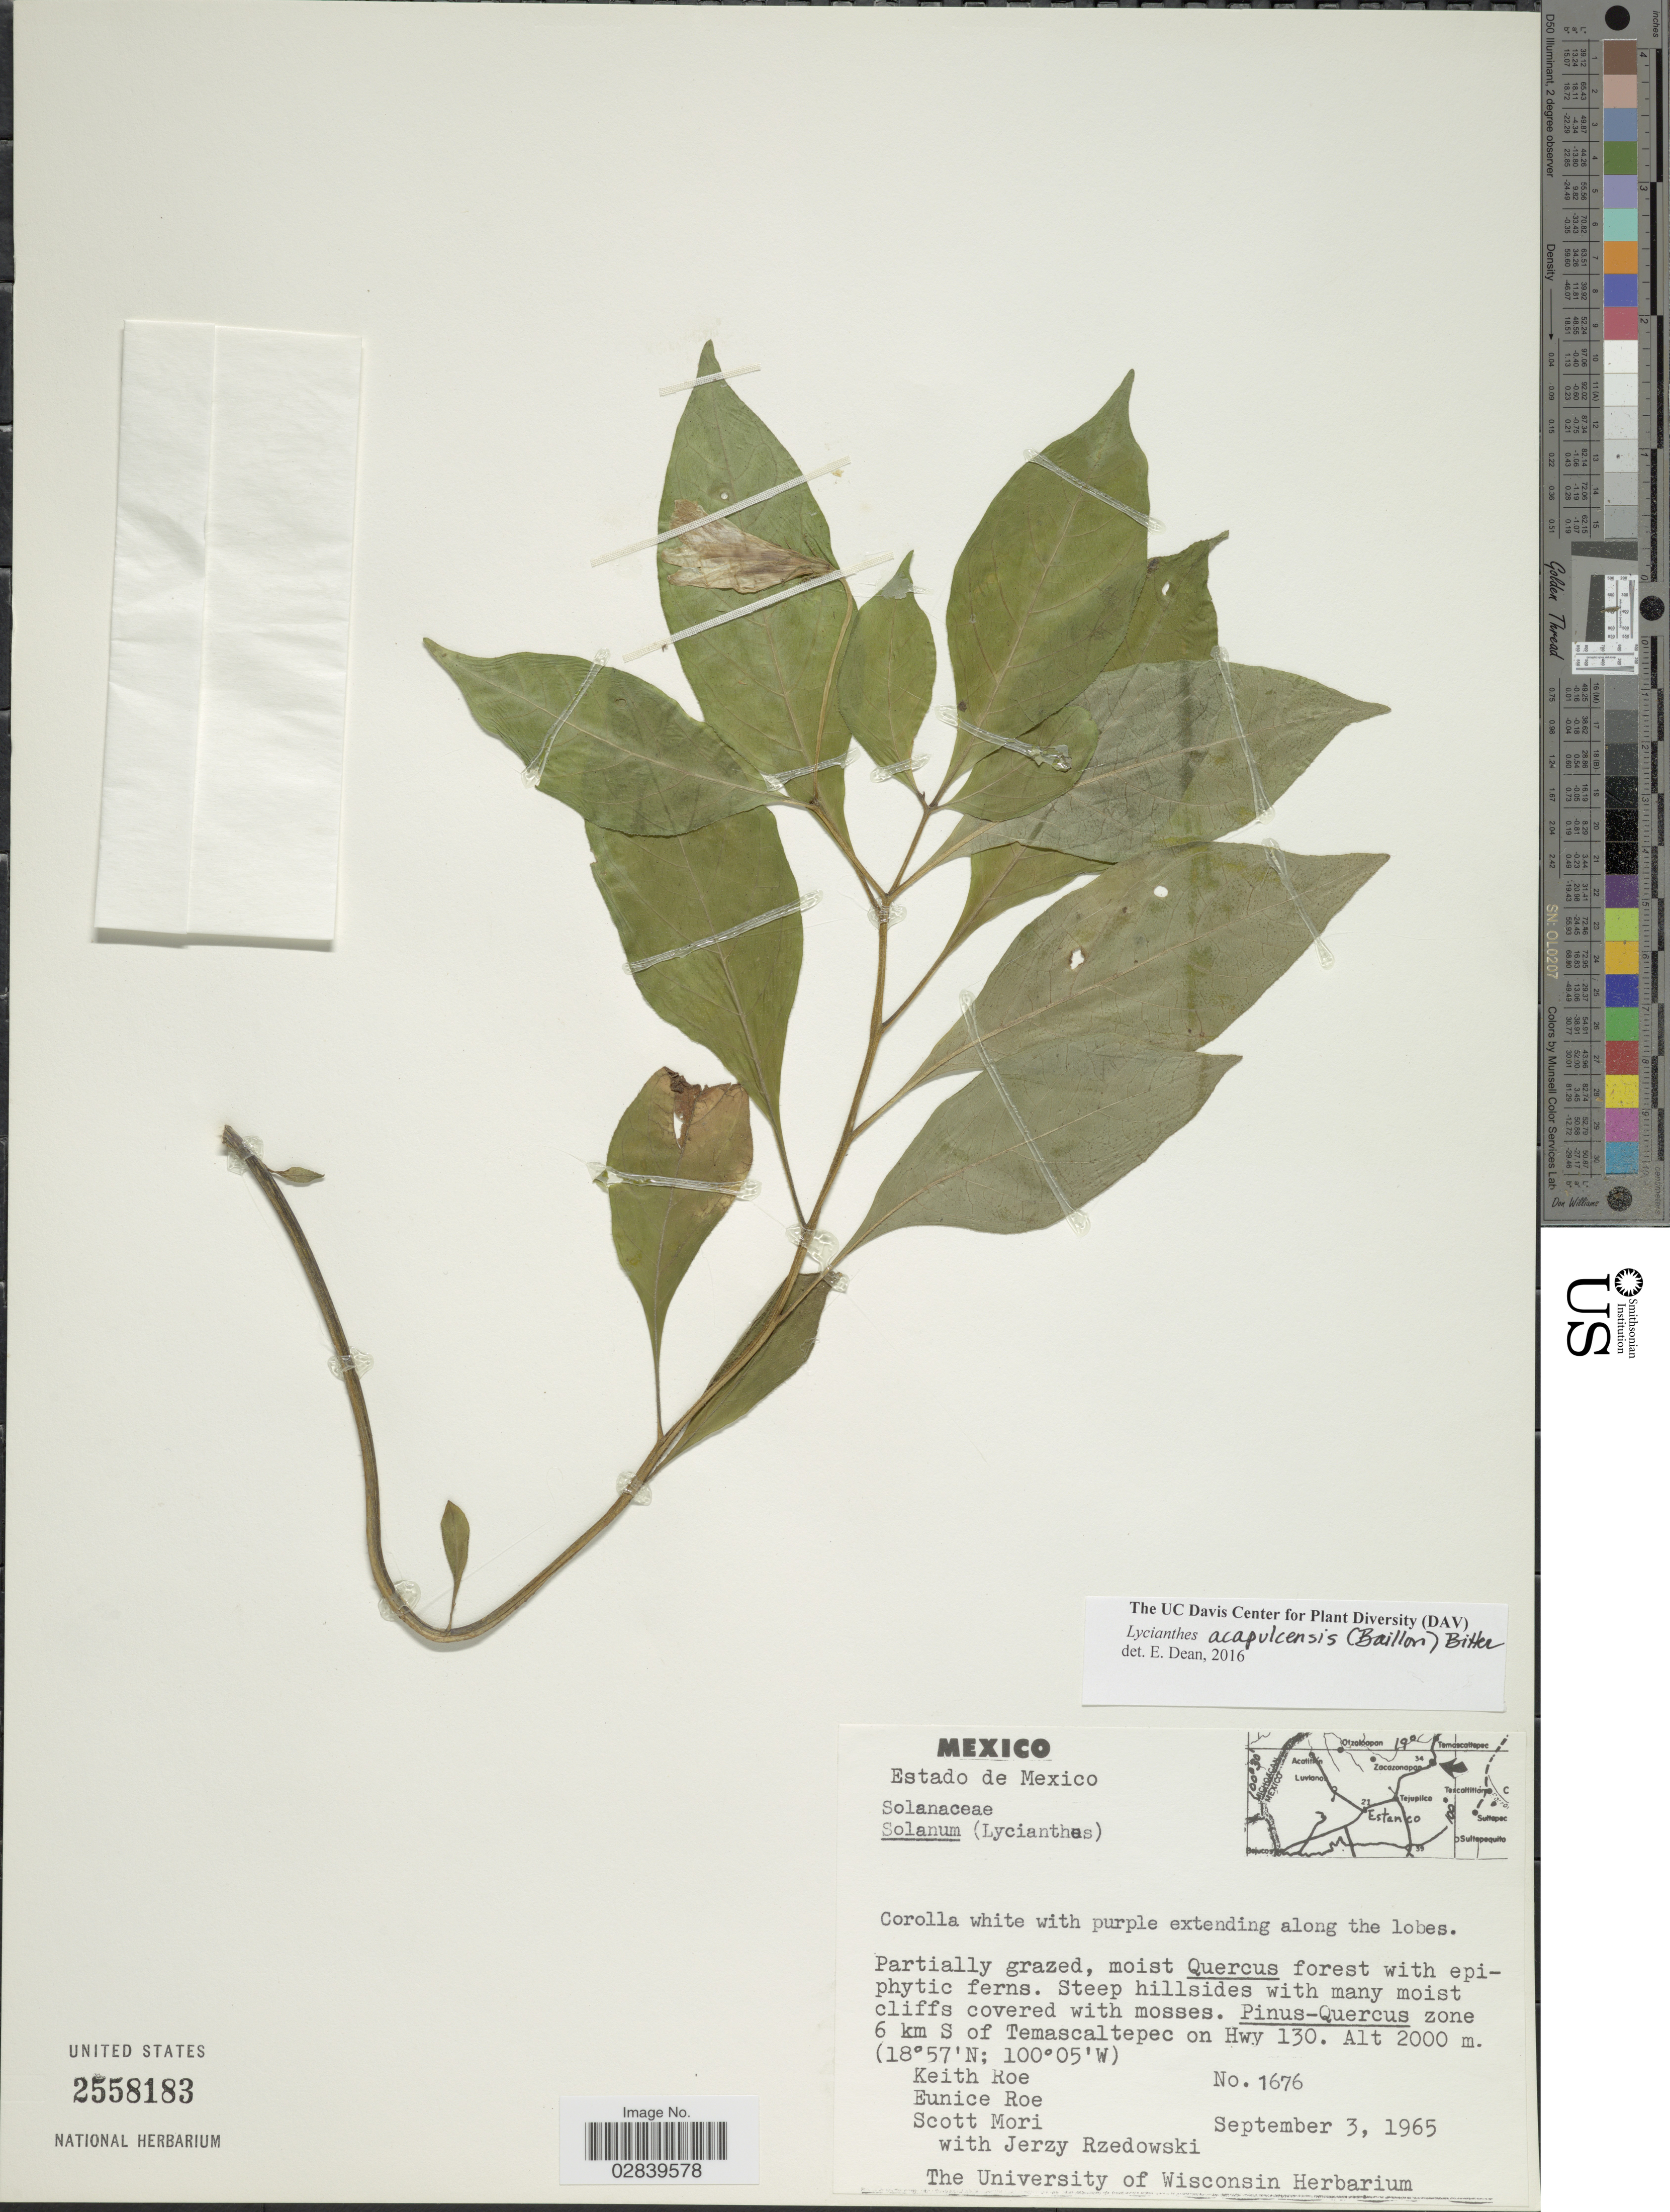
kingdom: Plantae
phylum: Tracheophyta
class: Magnoliopsida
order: Solanales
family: Solanaceae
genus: Lycianthes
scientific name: Lycianthes acapulcensis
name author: (Baill.) D'Arcy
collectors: K. E. Roe, E. Roe, S. Mori & J. Rzedowski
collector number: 1676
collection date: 1965-09-03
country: Mexico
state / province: México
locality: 6 km S of Temascaltepec on Hwy 130.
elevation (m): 2000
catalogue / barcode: US 2558183